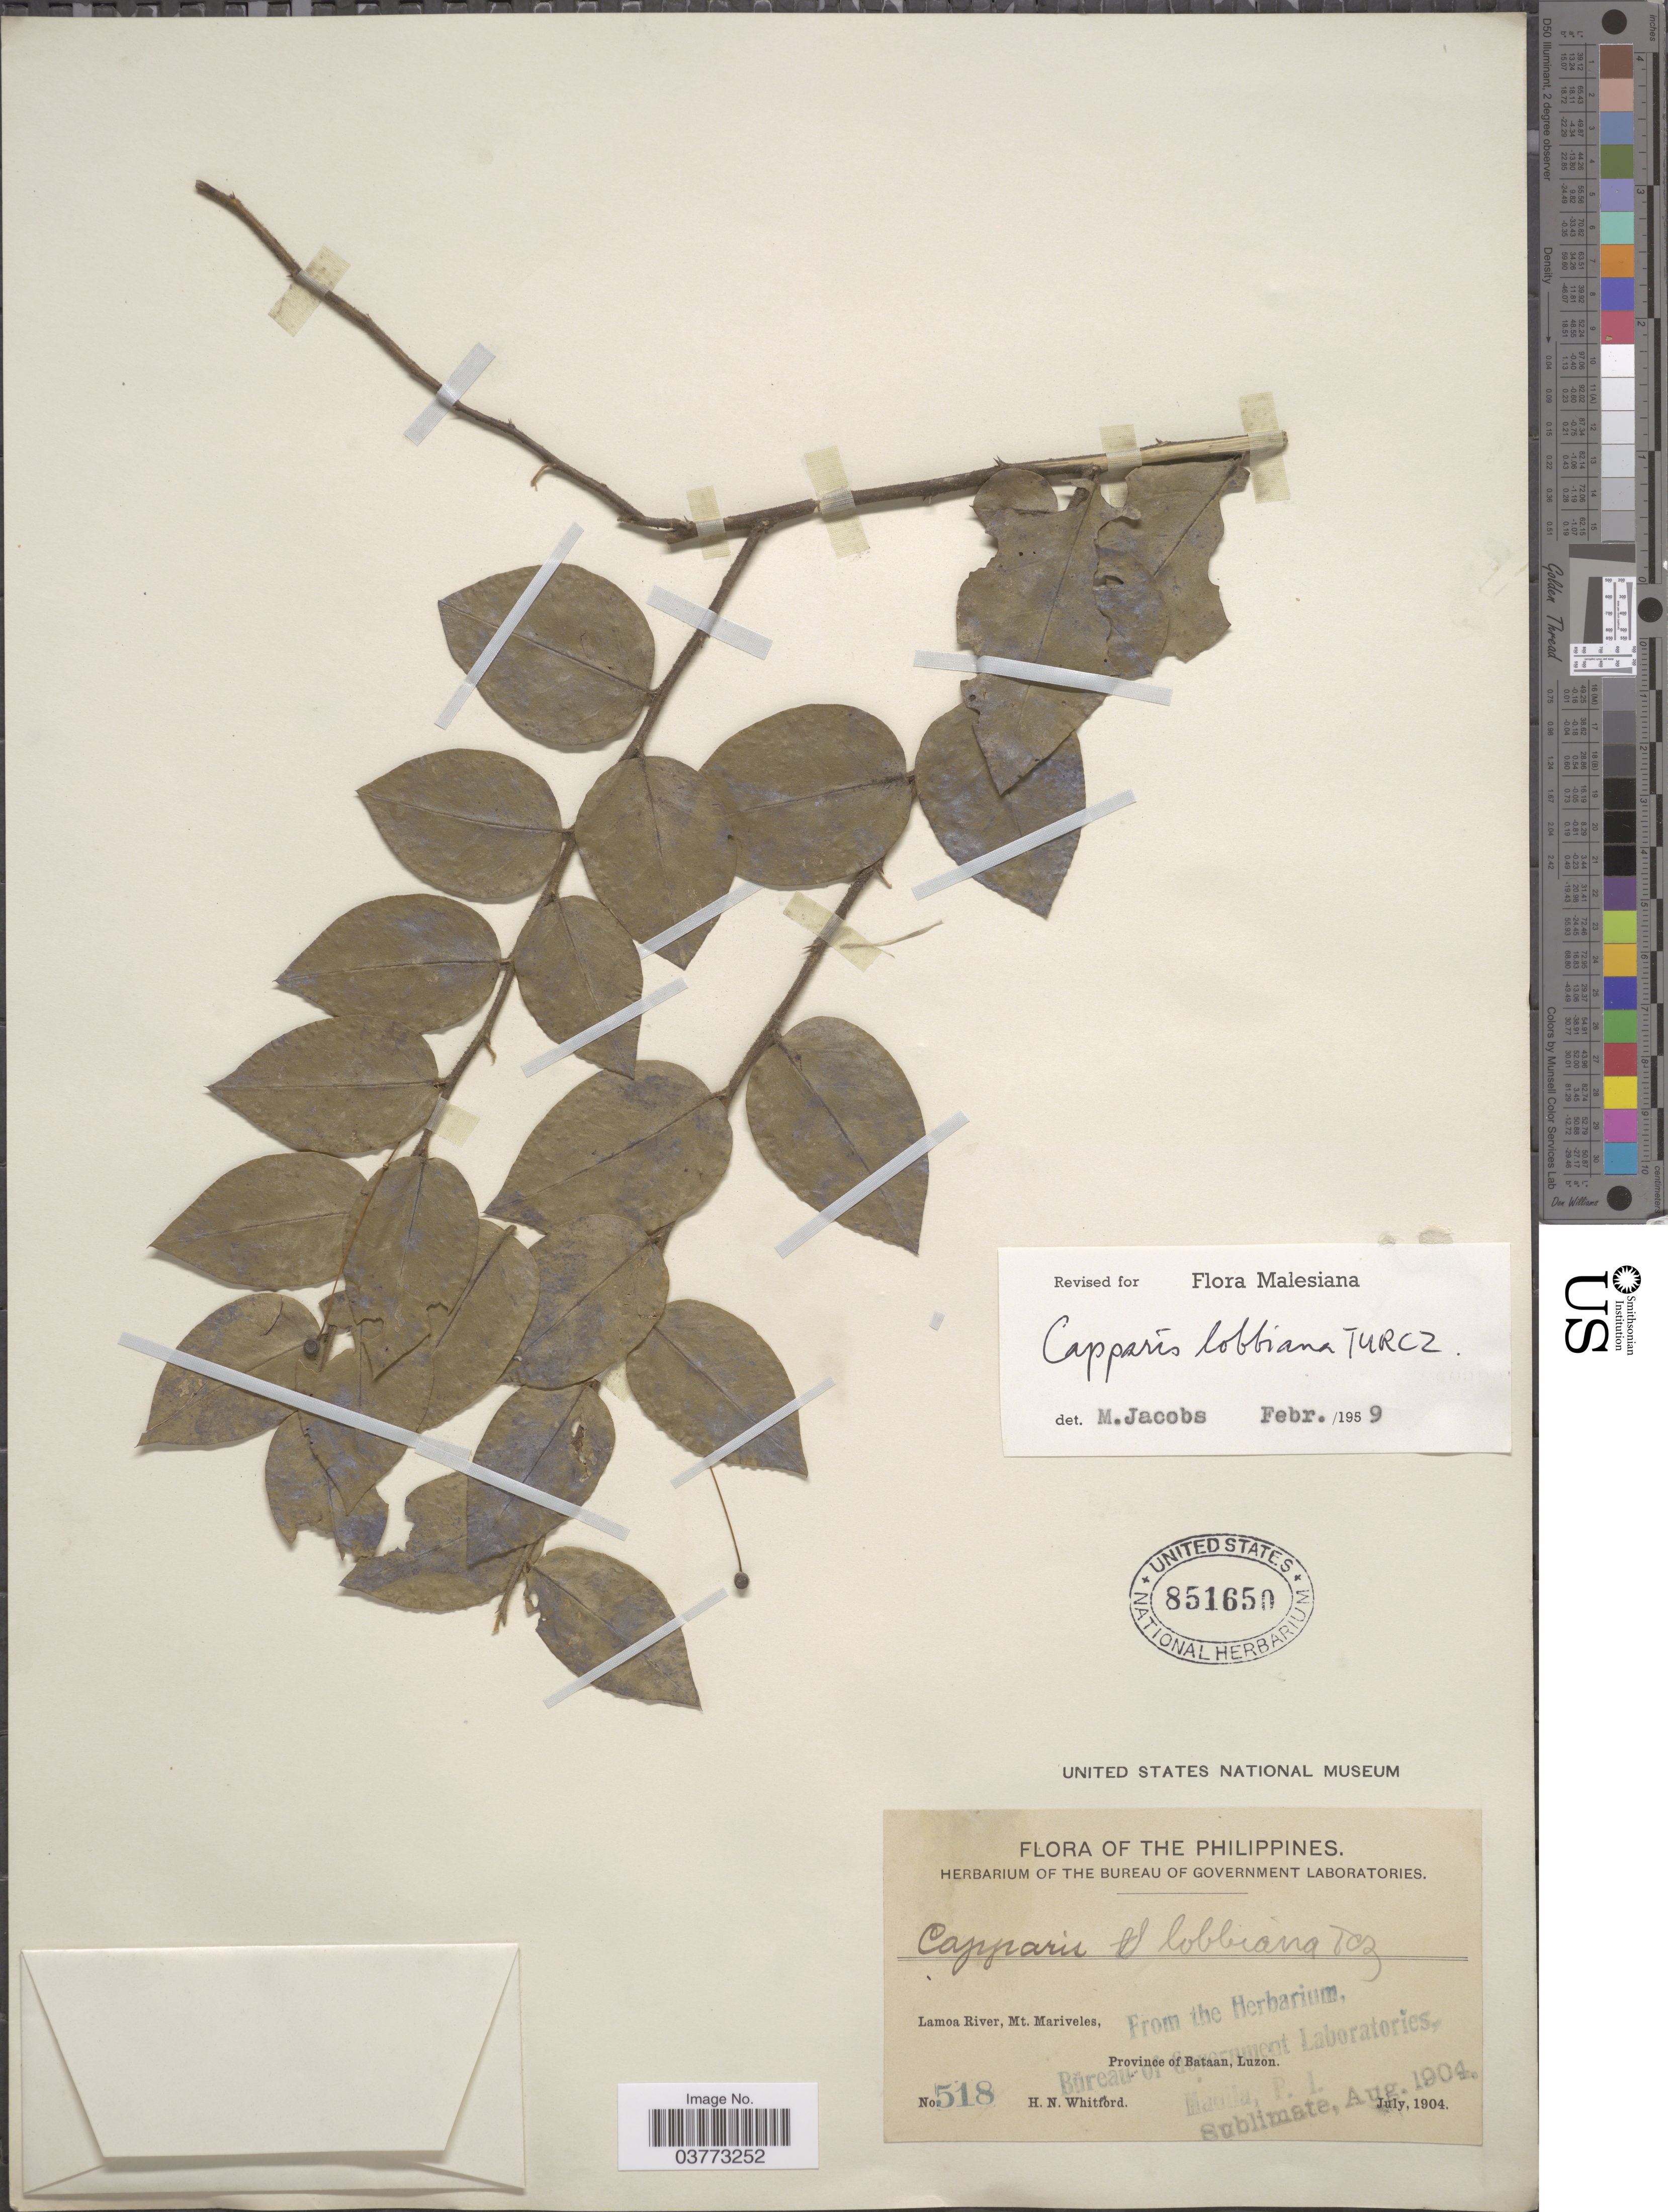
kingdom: Plantae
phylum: Tracheophyta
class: Magnoliopsida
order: Brassicales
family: Capparaceae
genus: Capparis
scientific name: Capparis lobbiana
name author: Turcz.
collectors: H. N. Whitford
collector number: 518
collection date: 1904-07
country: Philippines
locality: The Philippines. Lamoa River, Mt. Mariveles, Province of Bataan, Luzon.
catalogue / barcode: US 851650